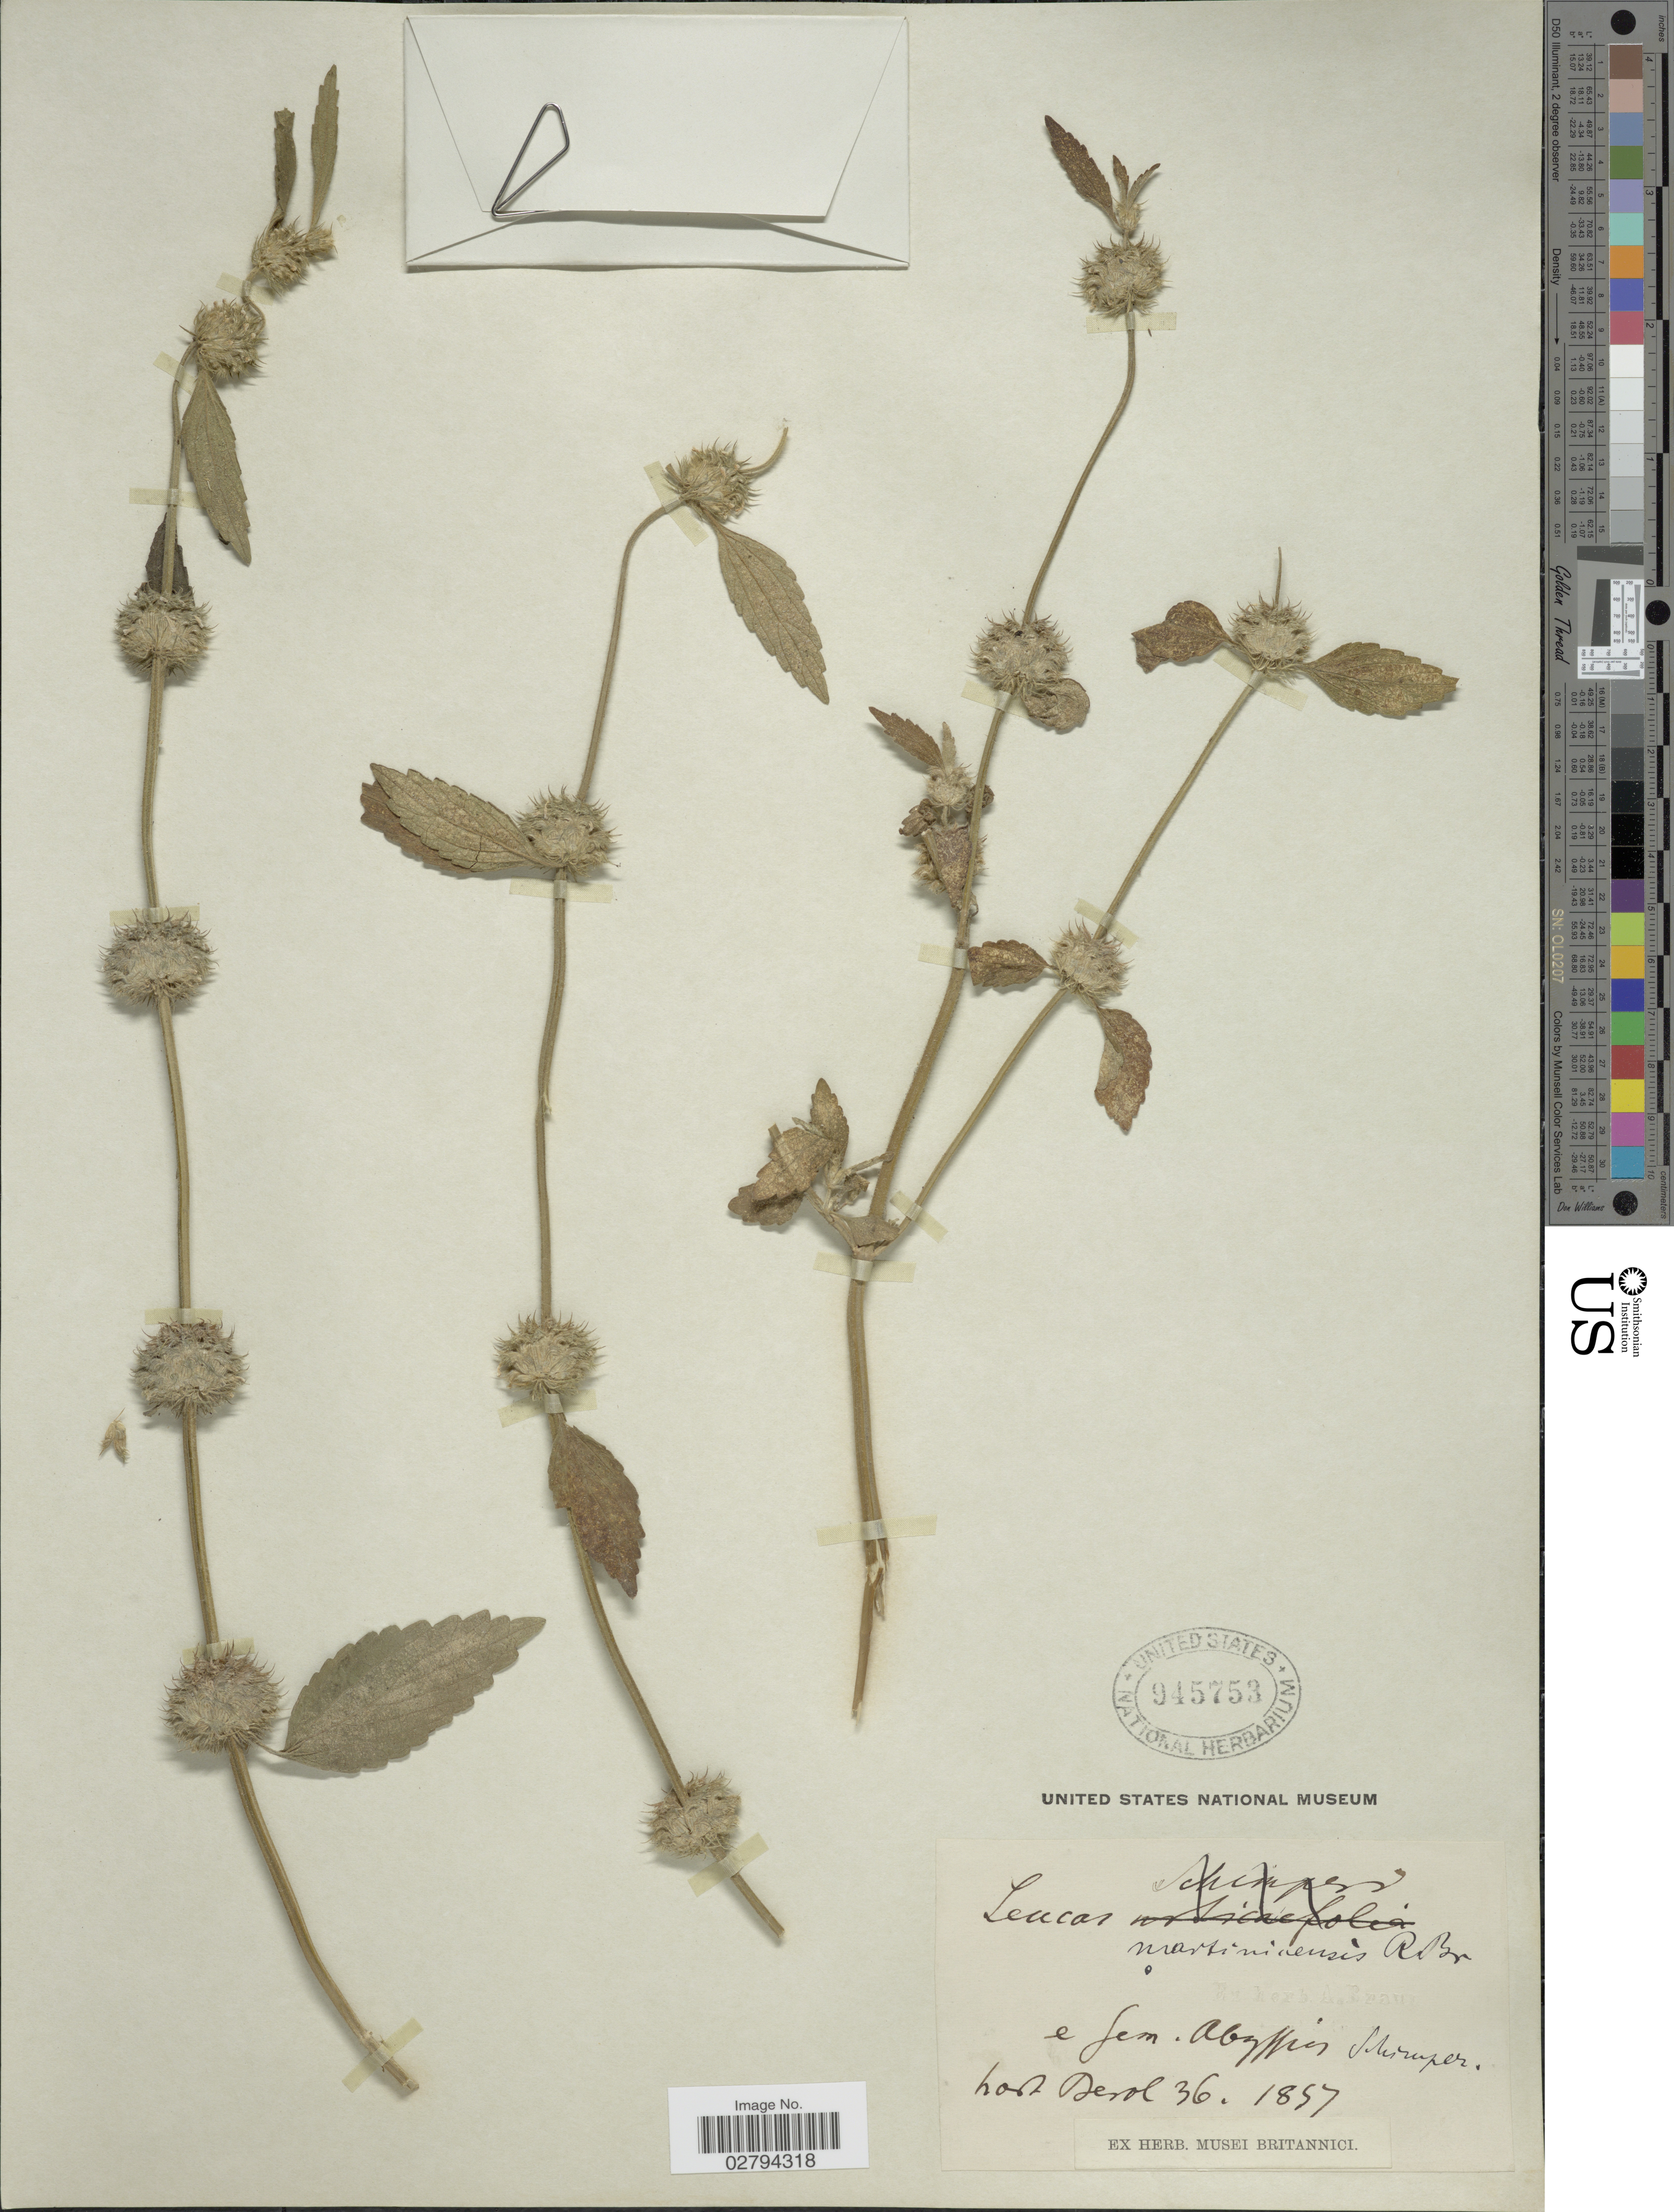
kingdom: Plantae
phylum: Tracheophyta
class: Magnoliopsida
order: Lamiales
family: Lamiaceae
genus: Leucas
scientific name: Leucas martinicensis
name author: (Jacq.) R. Br.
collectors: -. Schimper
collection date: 1857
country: Germany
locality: e sem. Abyssin. Schimper [from seeds, Abyssinia (Ethiopia or Eritrea) collected by Schimper]. Hort Berol. [apparently cultivated]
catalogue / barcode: US 945753